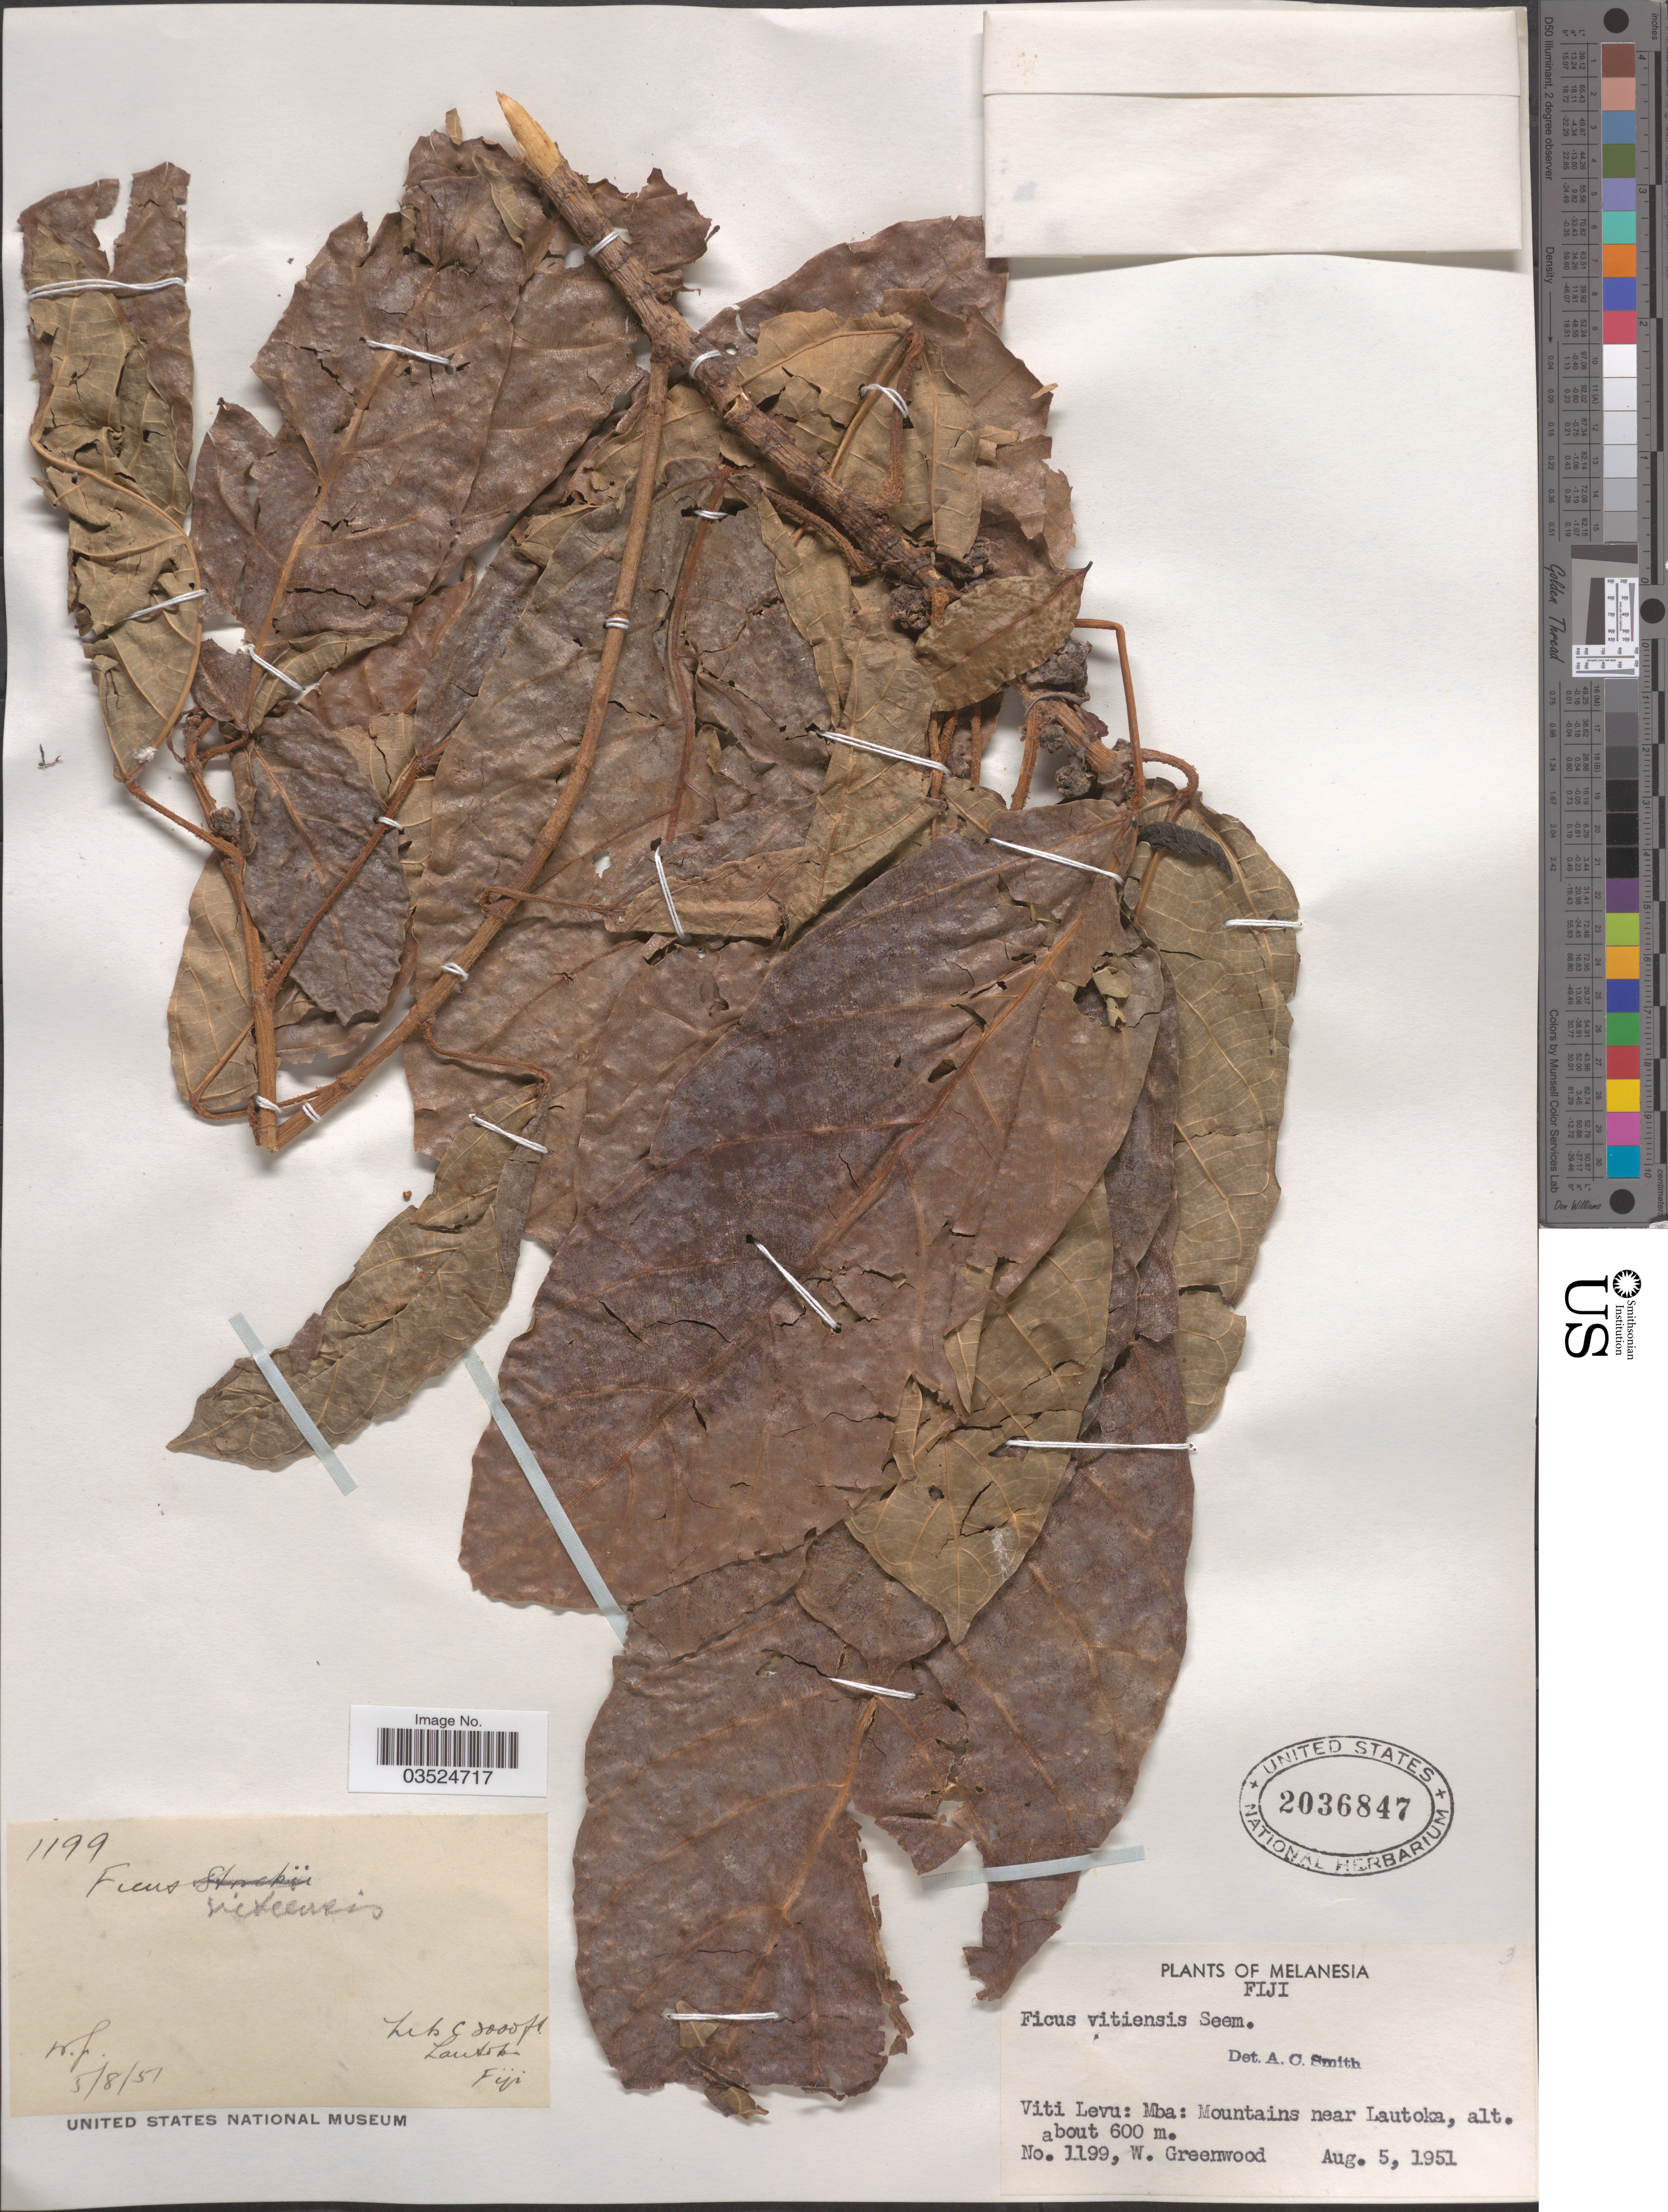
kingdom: Plantae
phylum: Tracheophyta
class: Magnoliopsida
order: Rosales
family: Moraceae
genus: Ficus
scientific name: Ficus vitiensis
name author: Seem.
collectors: W. Greenwood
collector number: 1199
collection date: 1951-08-05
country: Fiji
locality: Melanesia. Viti Levu: Mba: Mountains near Lautoka.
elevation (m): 600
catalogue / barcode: US 2036847